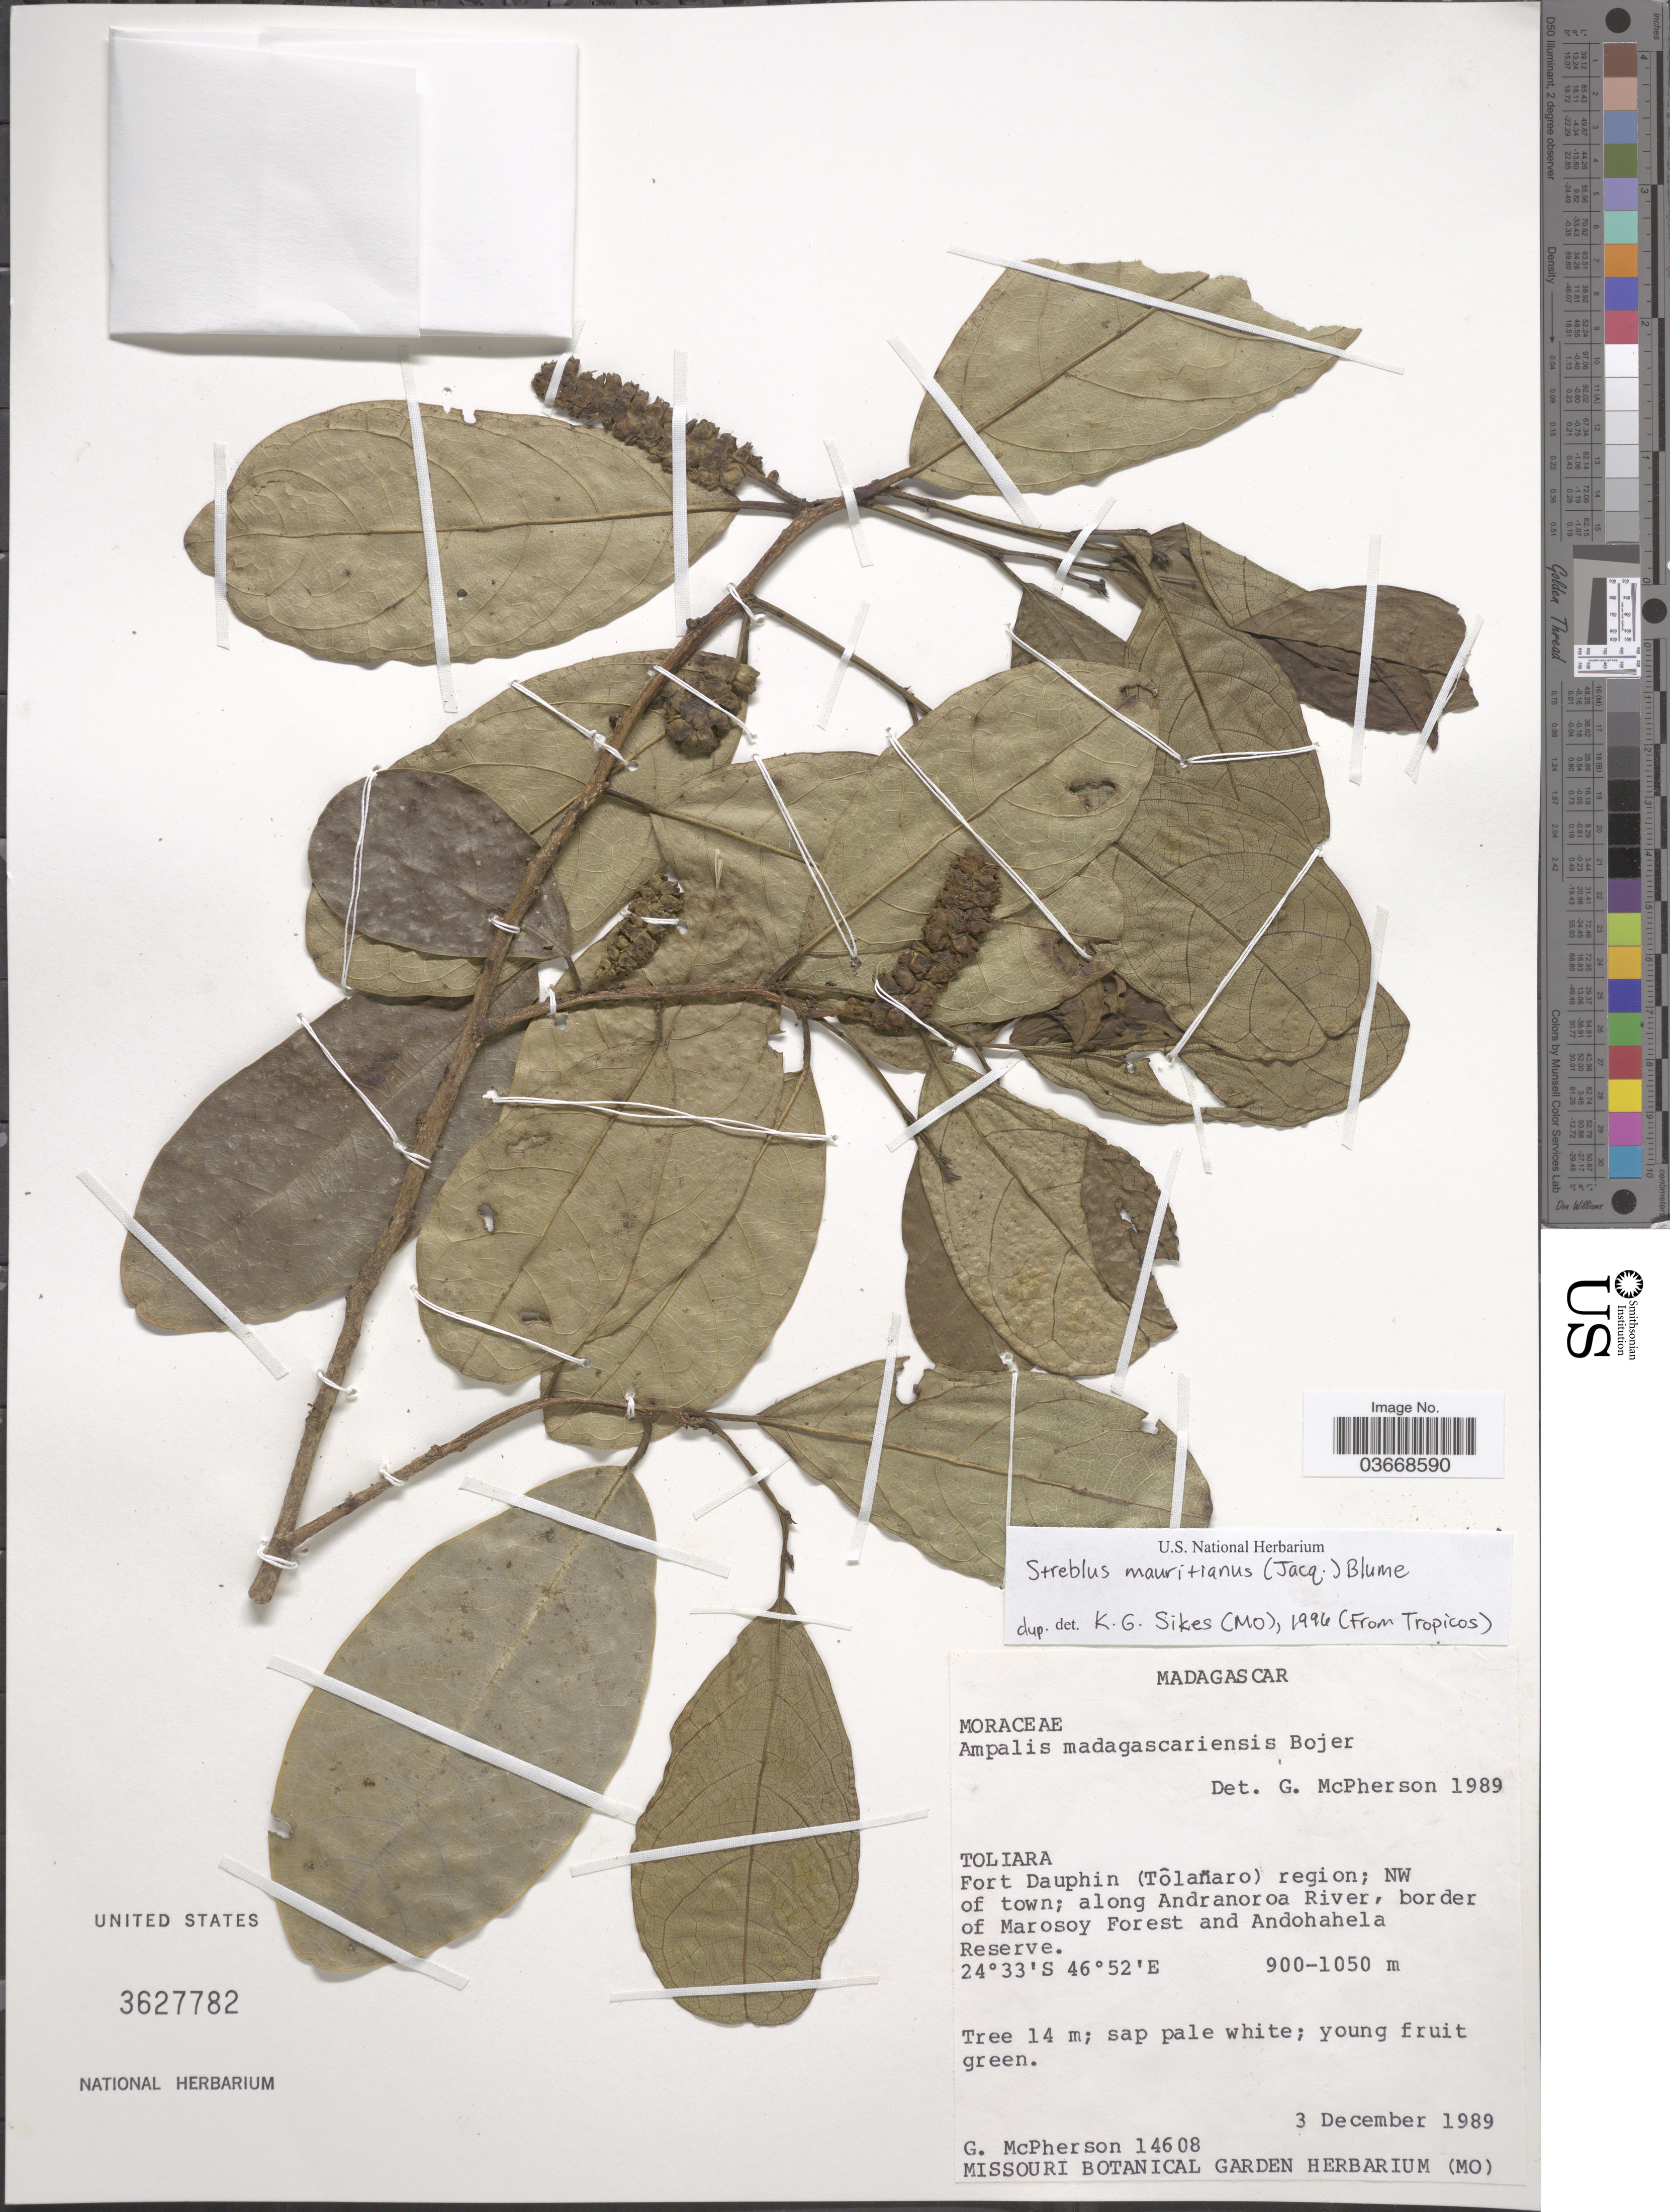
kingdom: Plantae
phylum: Tracheophyta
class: Magnoliopsida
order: Rosales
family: Moraceae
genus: Ampalis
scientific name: Ampalis mauritiana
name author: (Jacq.) Urb.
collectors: G. McPherson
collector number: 14608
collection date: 1989-12-03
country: Madagascar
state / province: Anosy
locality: Fort Dauphin (Tôlanaro) region; NW of town; along Andranoroa River, border of Marosoy Forest and Andohahela Reserve.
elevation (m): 900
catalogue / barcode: US 3627782